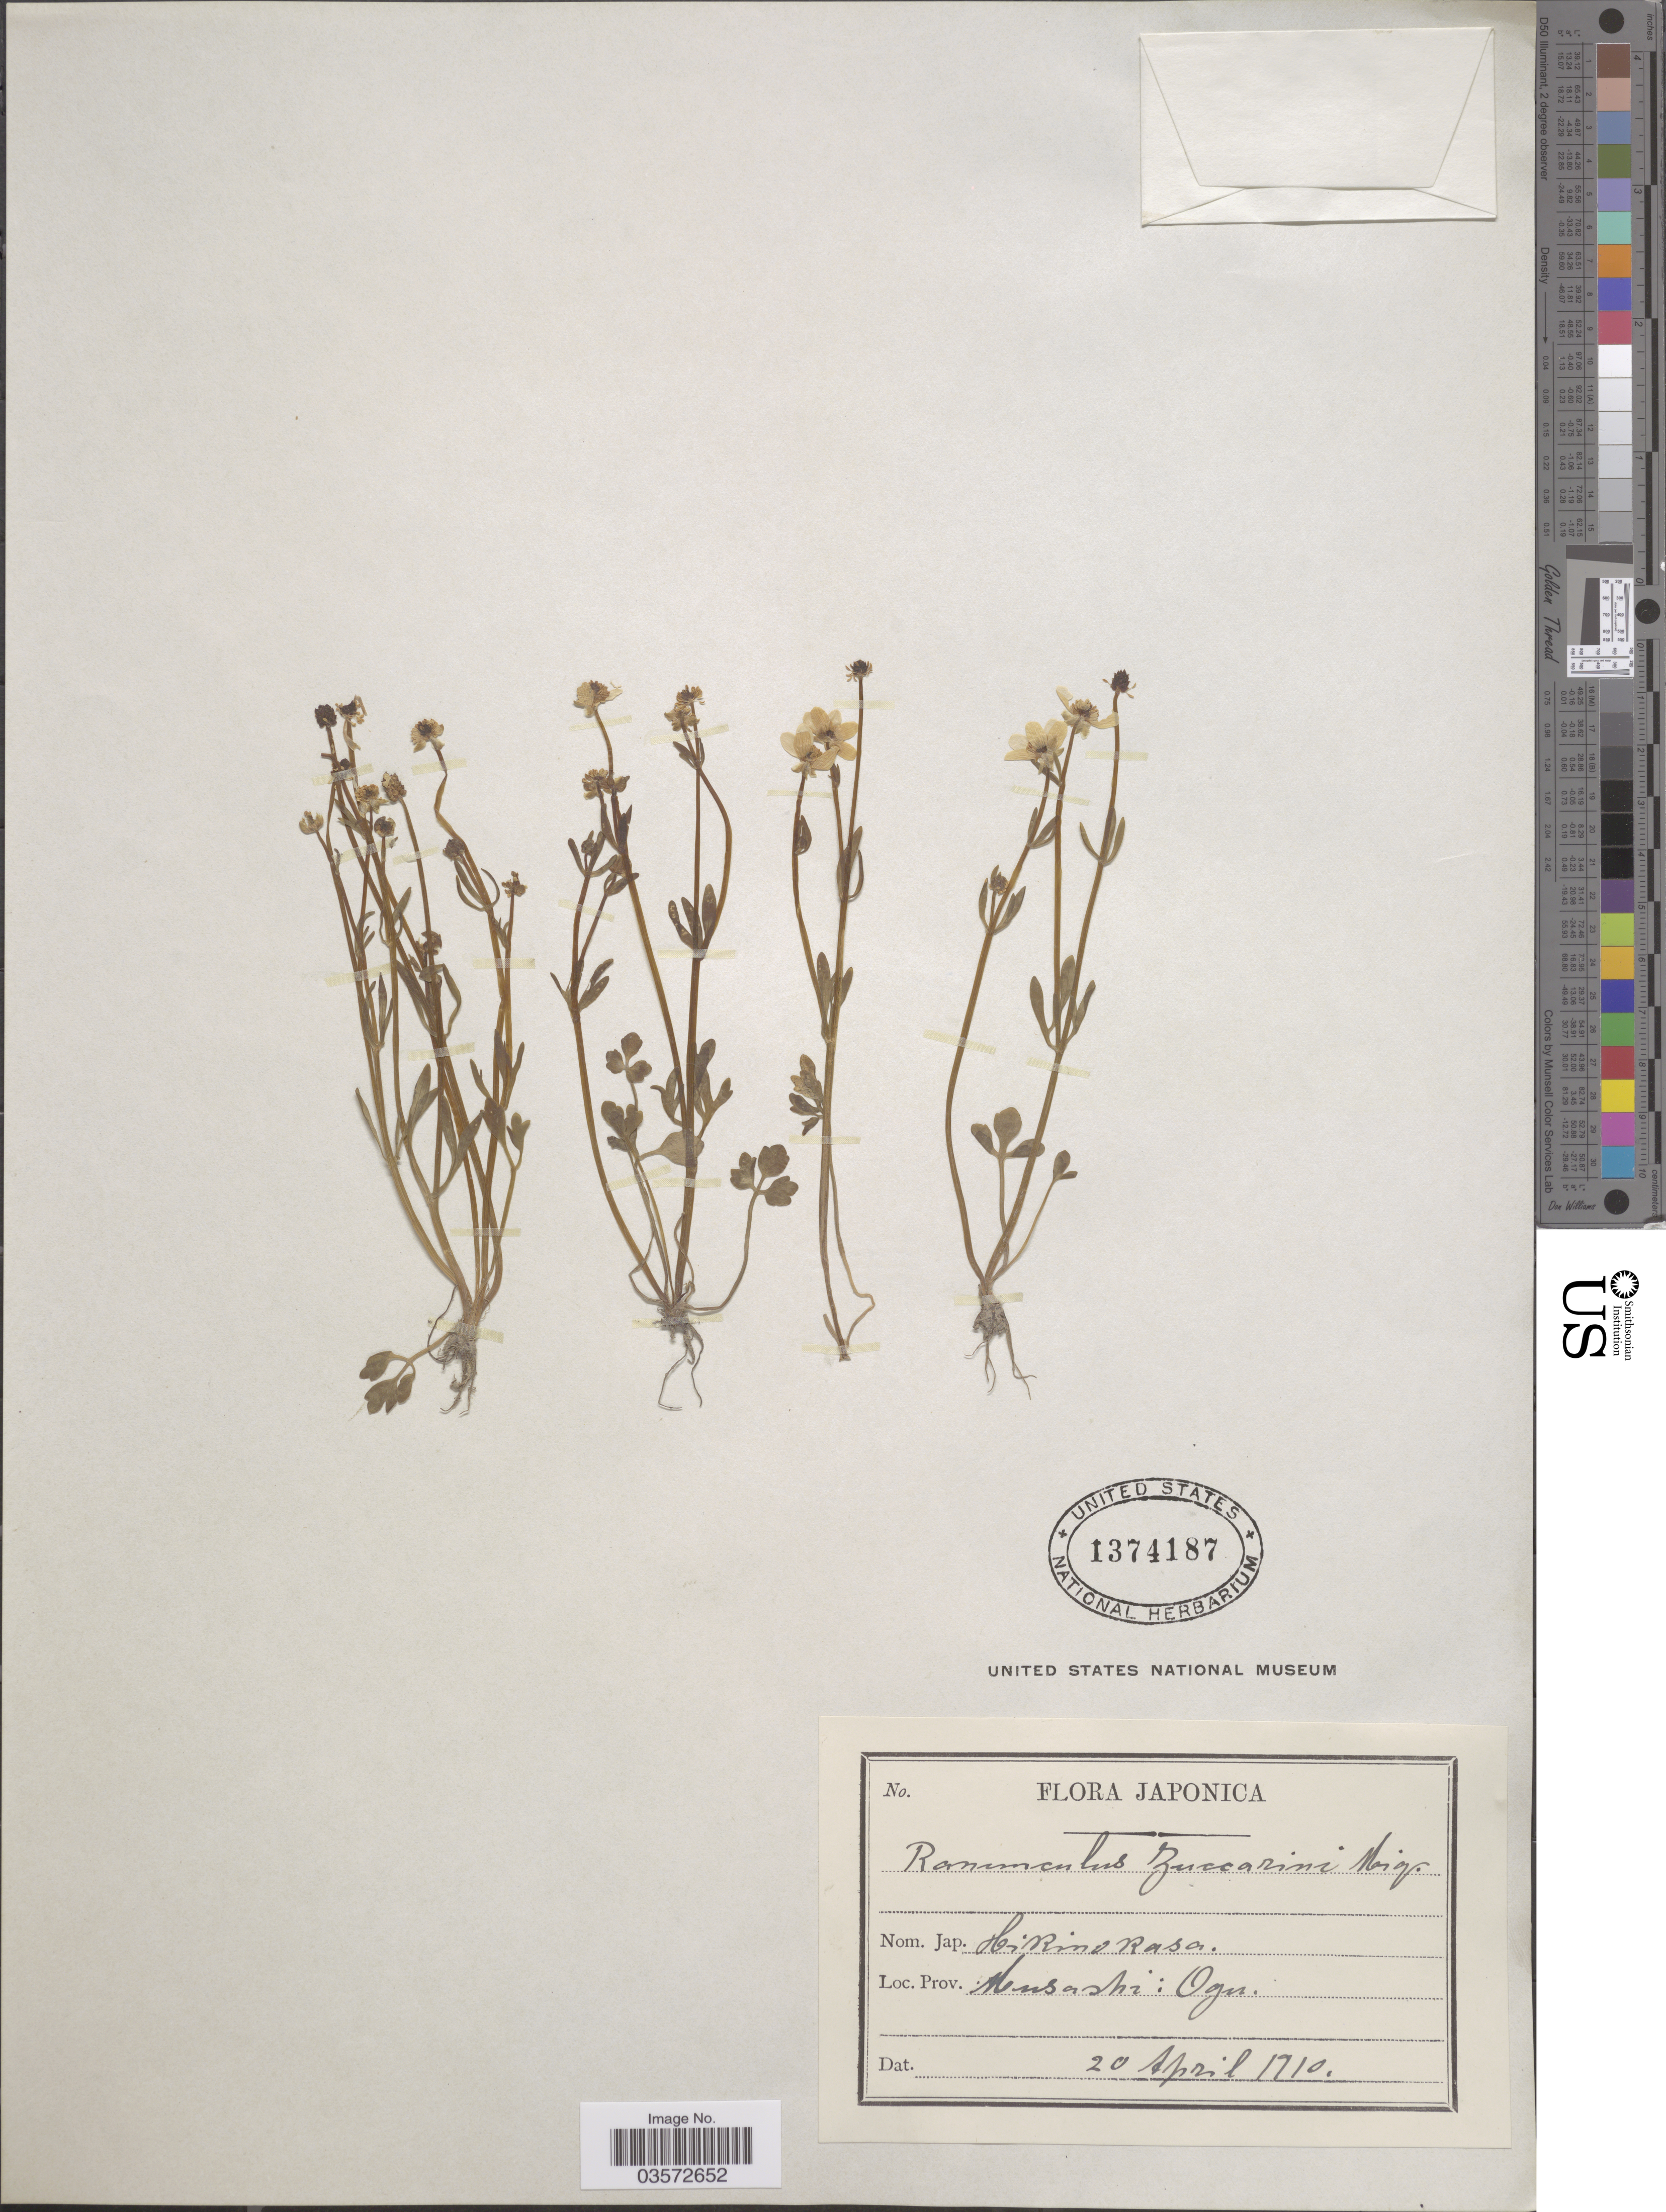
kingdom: Plantae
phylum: Tracheophyta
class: Magnoliopsida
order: Ranunculales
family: Ranunculaceae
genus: Ranunculus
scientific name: Ranunculus extorris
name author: Hance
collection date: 1910-04-20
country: Japan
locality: Musashi: Ogu.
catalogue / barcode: US 1374187